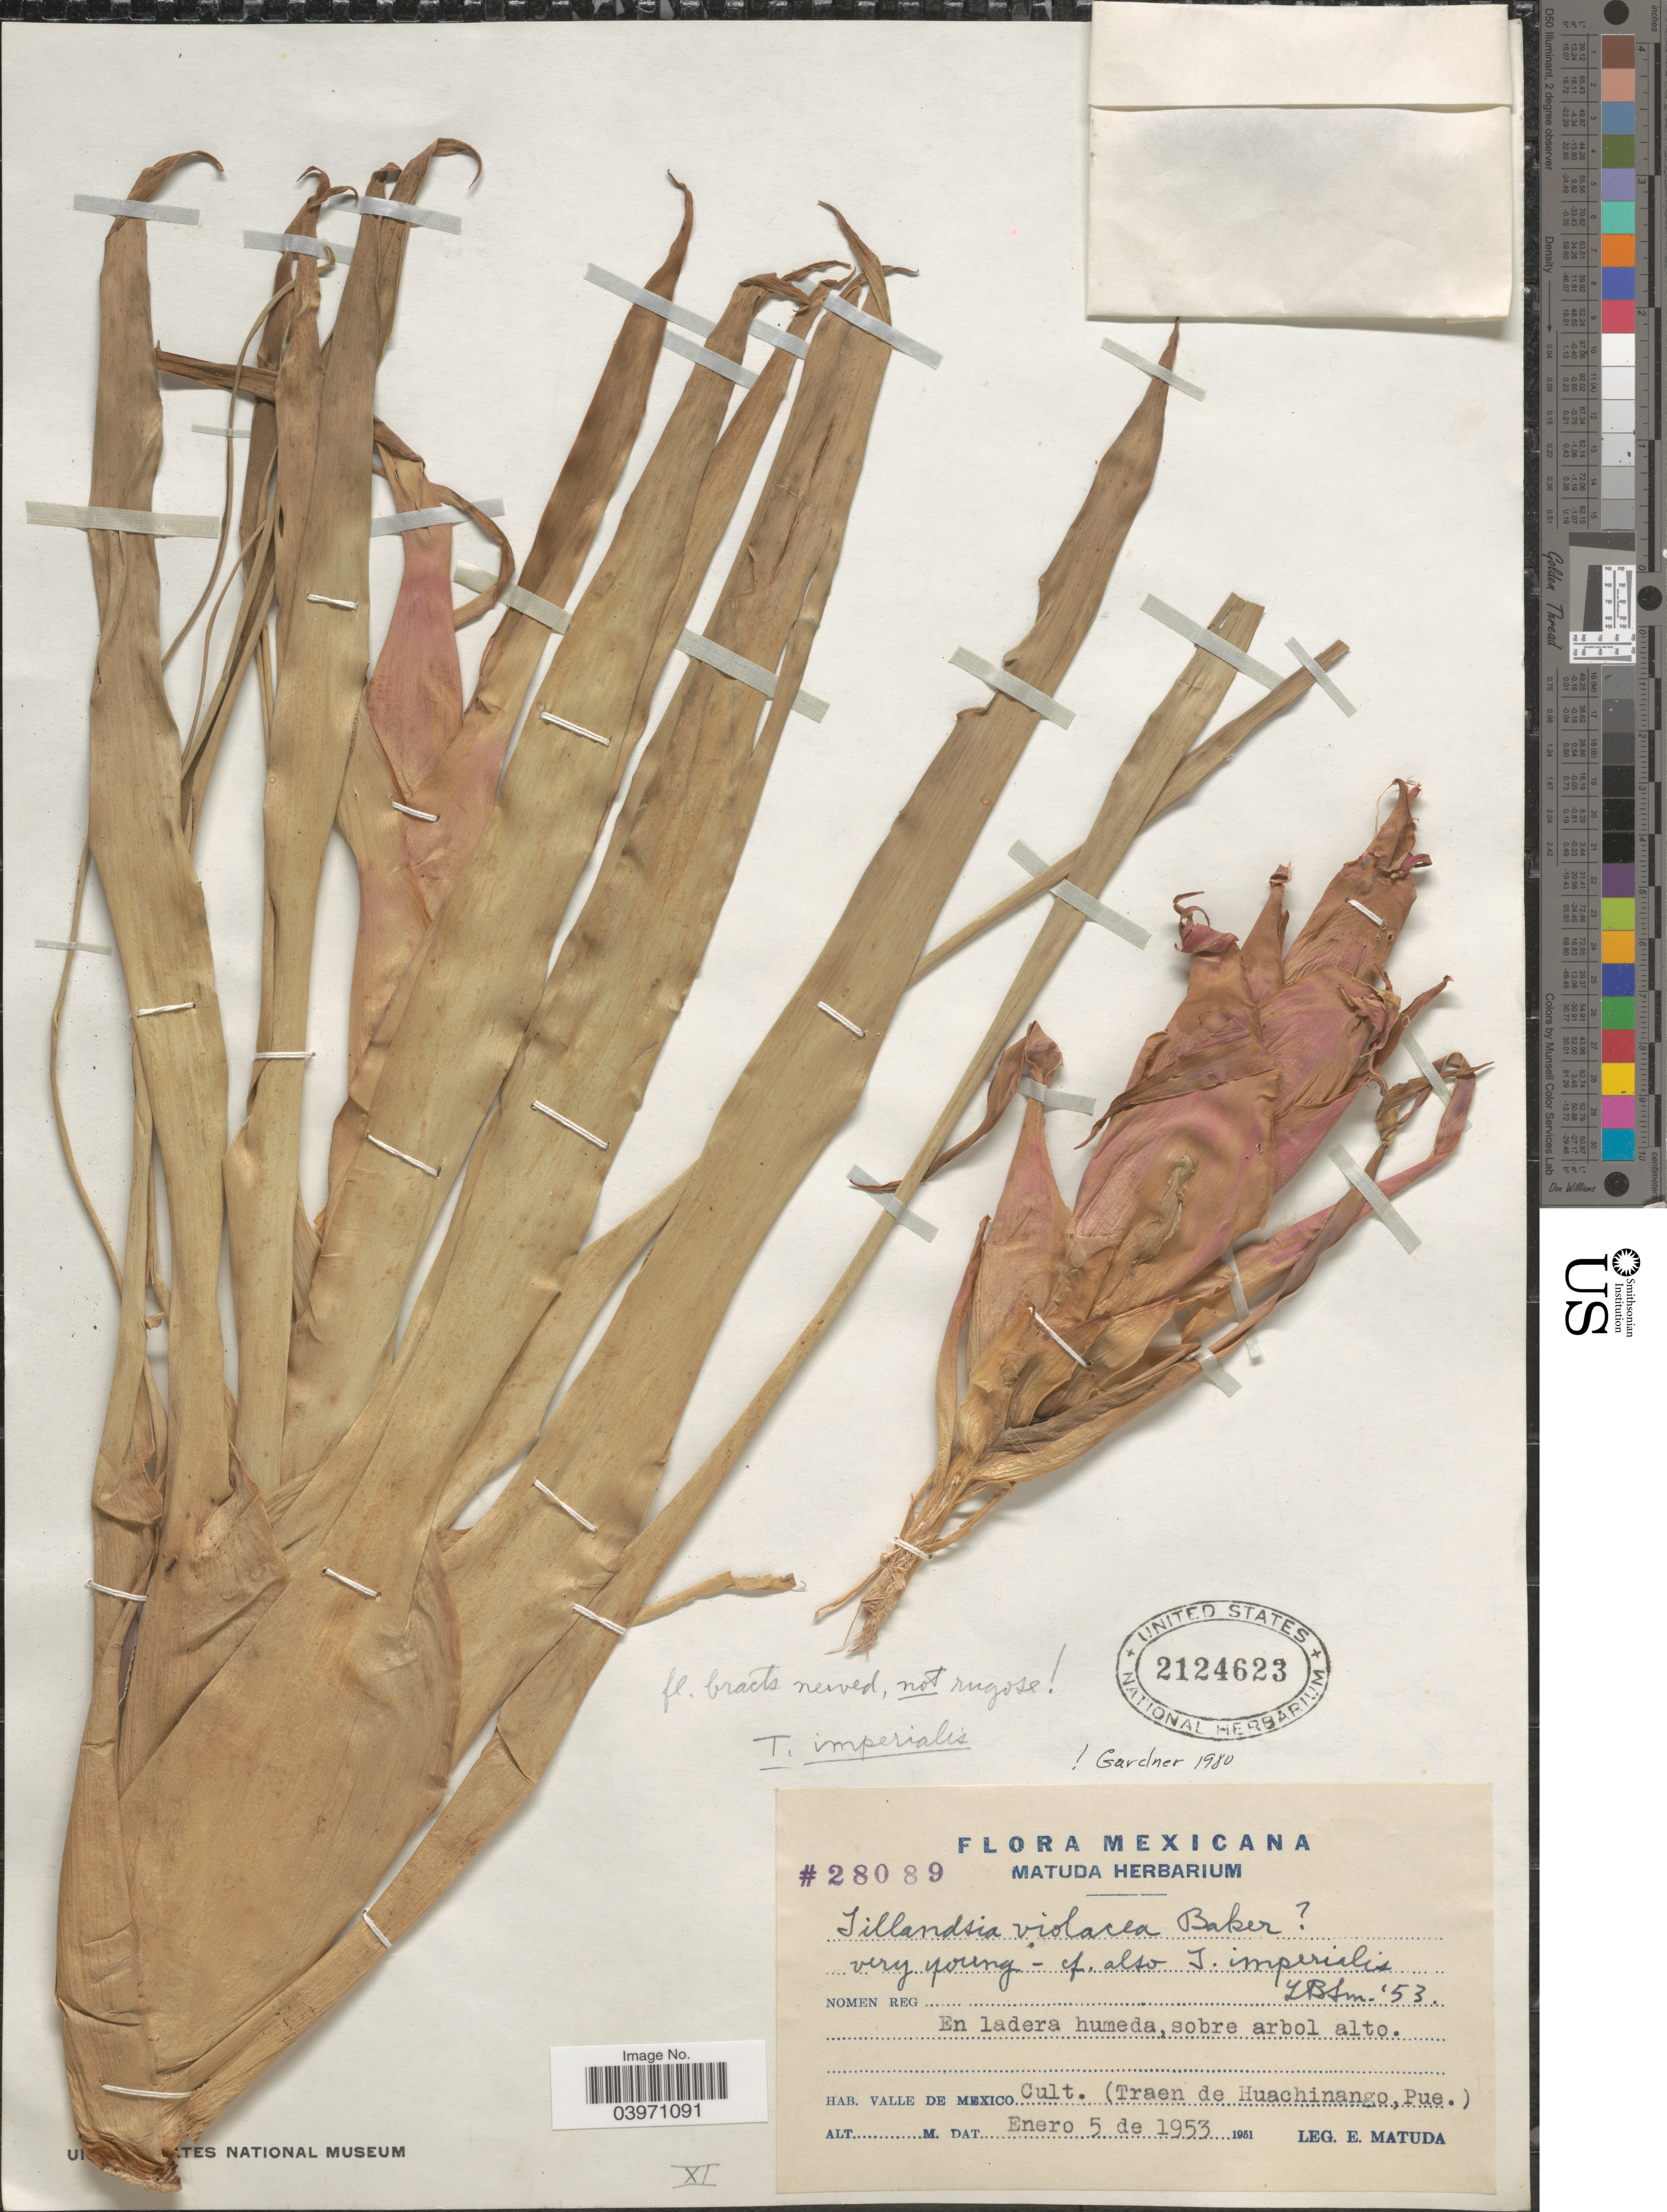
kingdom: Plantae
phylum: Tracheophyta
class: Liliopsida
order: Poales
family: Bromeliaceae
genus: Tillandsia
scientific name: Tillandsia imperialis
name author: É. Morren & Mez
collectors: E. Matuda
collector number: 28089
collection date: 1953-01-05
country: Mexico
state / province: Puebla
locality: Valle de Mexico. (Traen de Huachinango).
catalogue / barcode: US 2124623